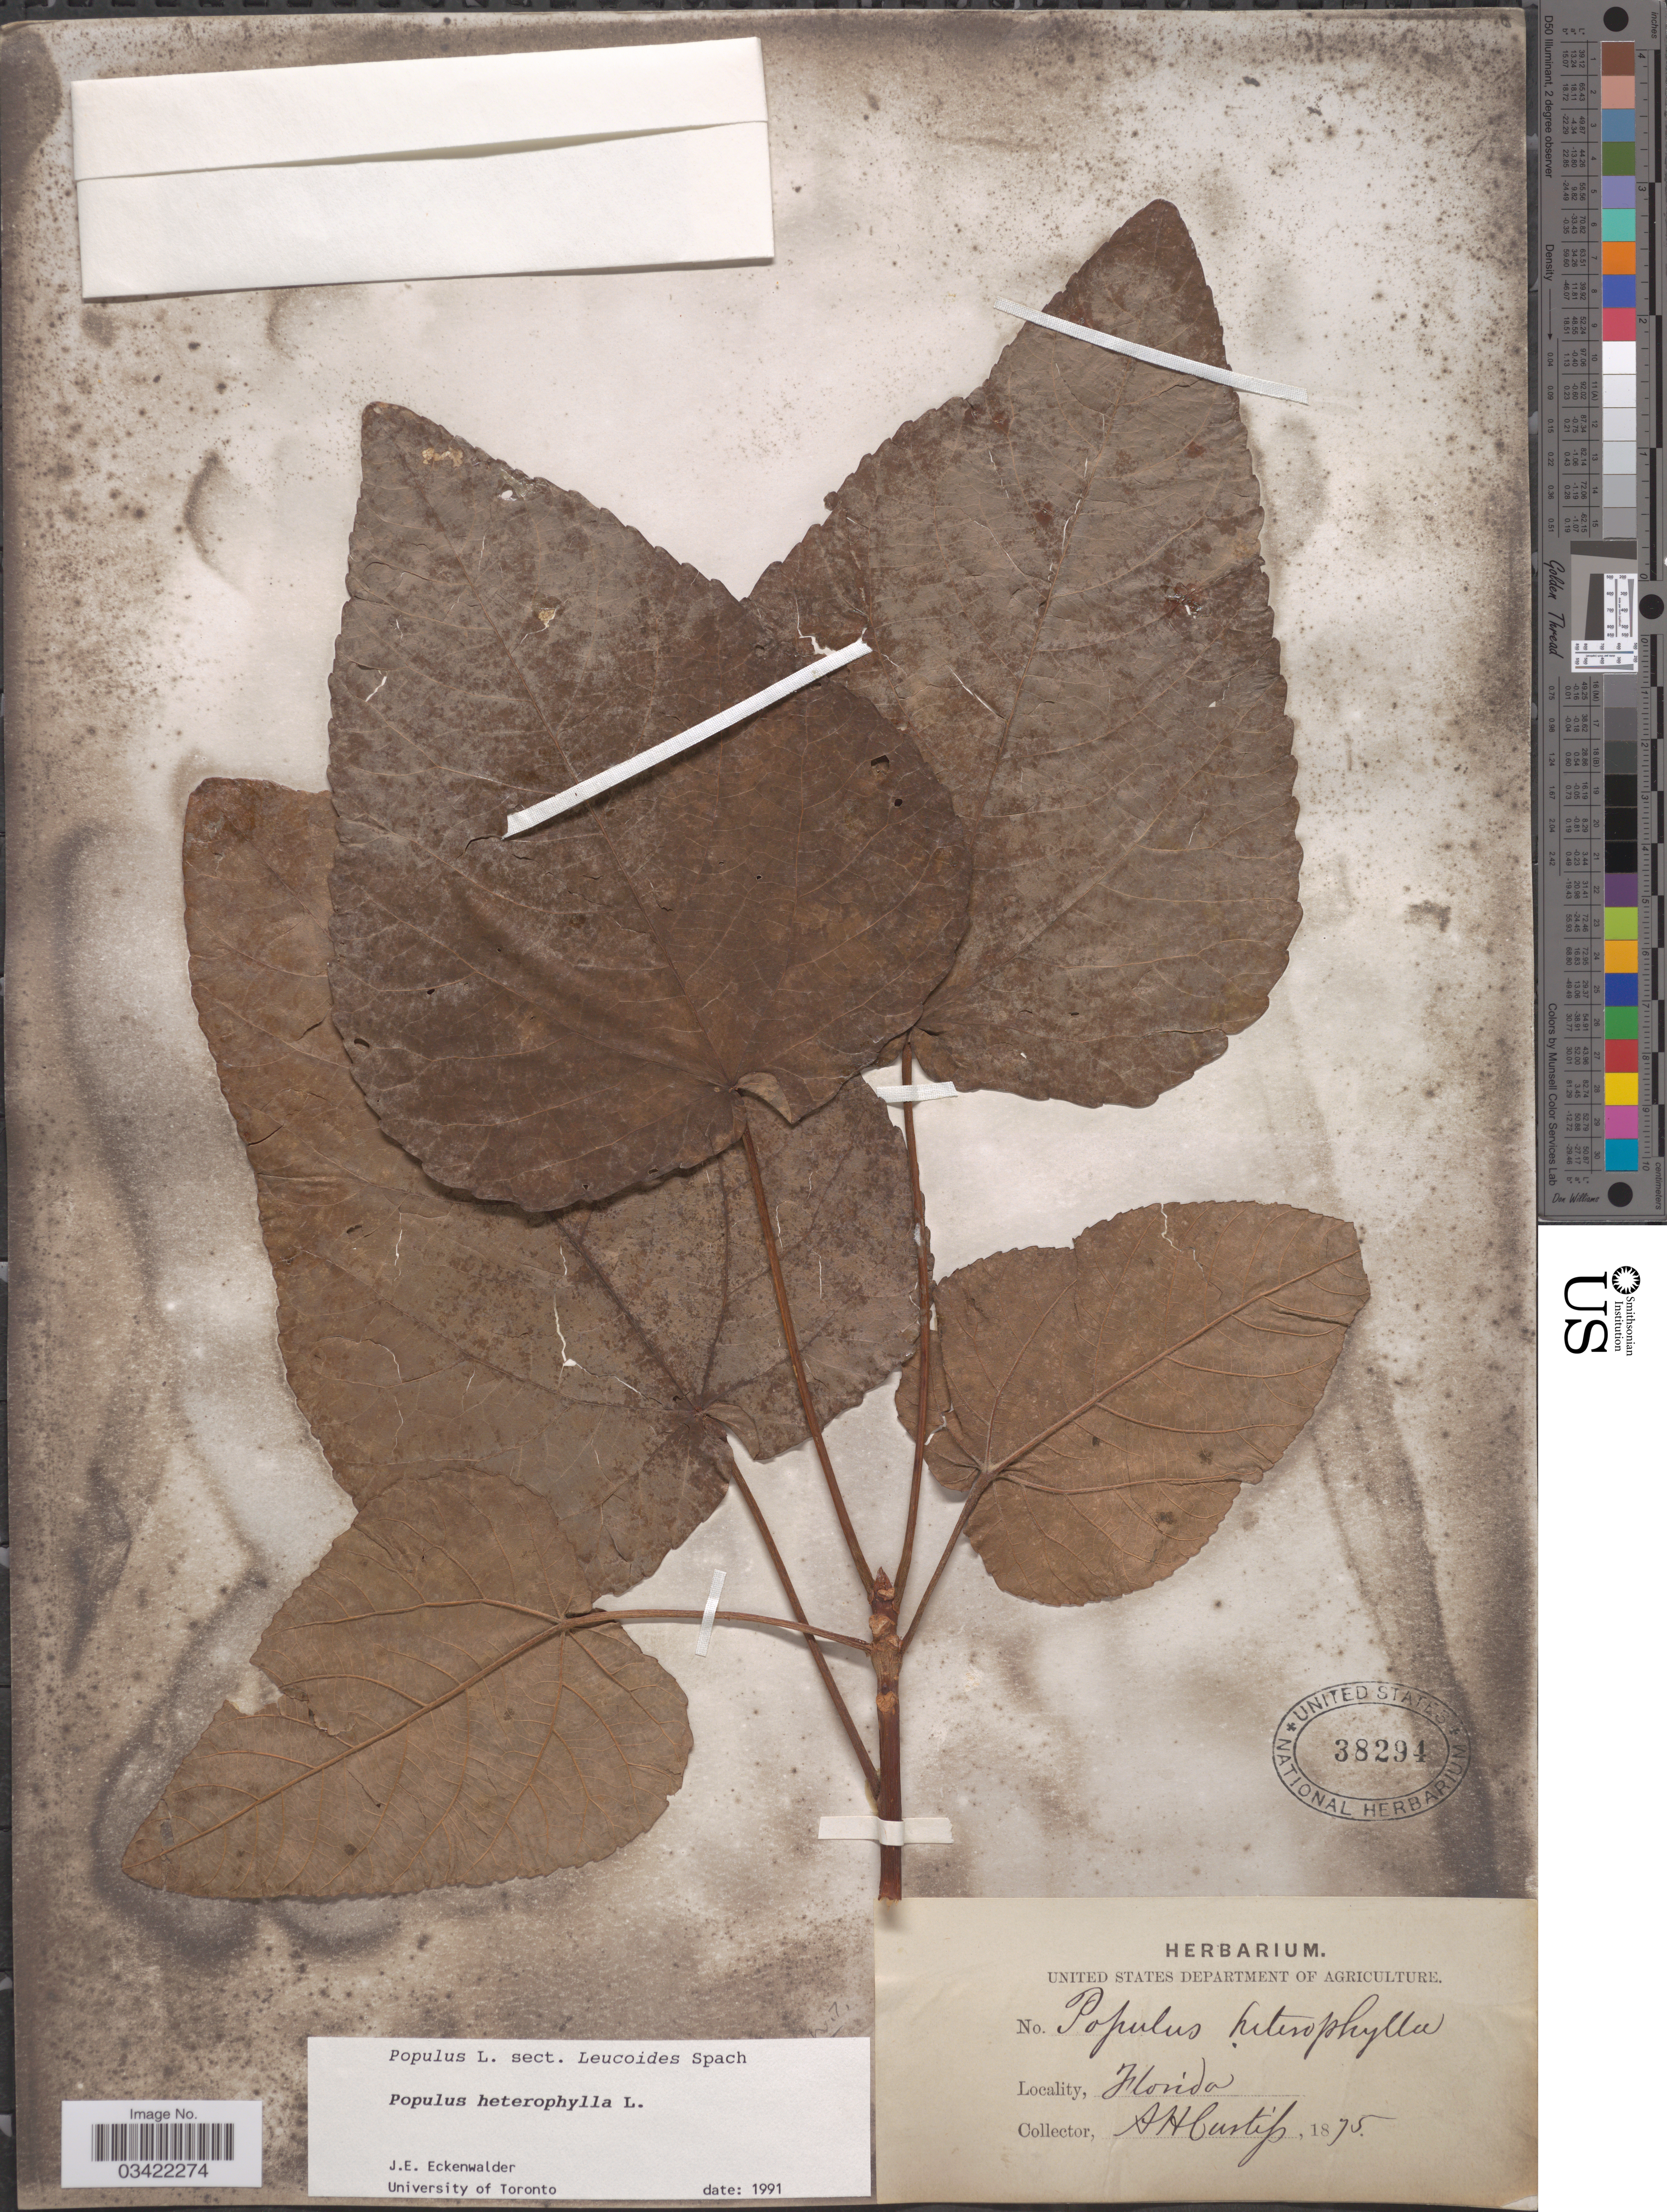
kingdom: Plantae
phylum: Tracheophyta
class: Magnoliopsida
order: Malpighiales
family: Salicaceae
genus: Populus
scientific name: Populus heterophylla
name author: L.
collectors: A. H. Curtiss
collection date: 1875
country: United States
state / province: Florida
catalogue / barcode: US 38294